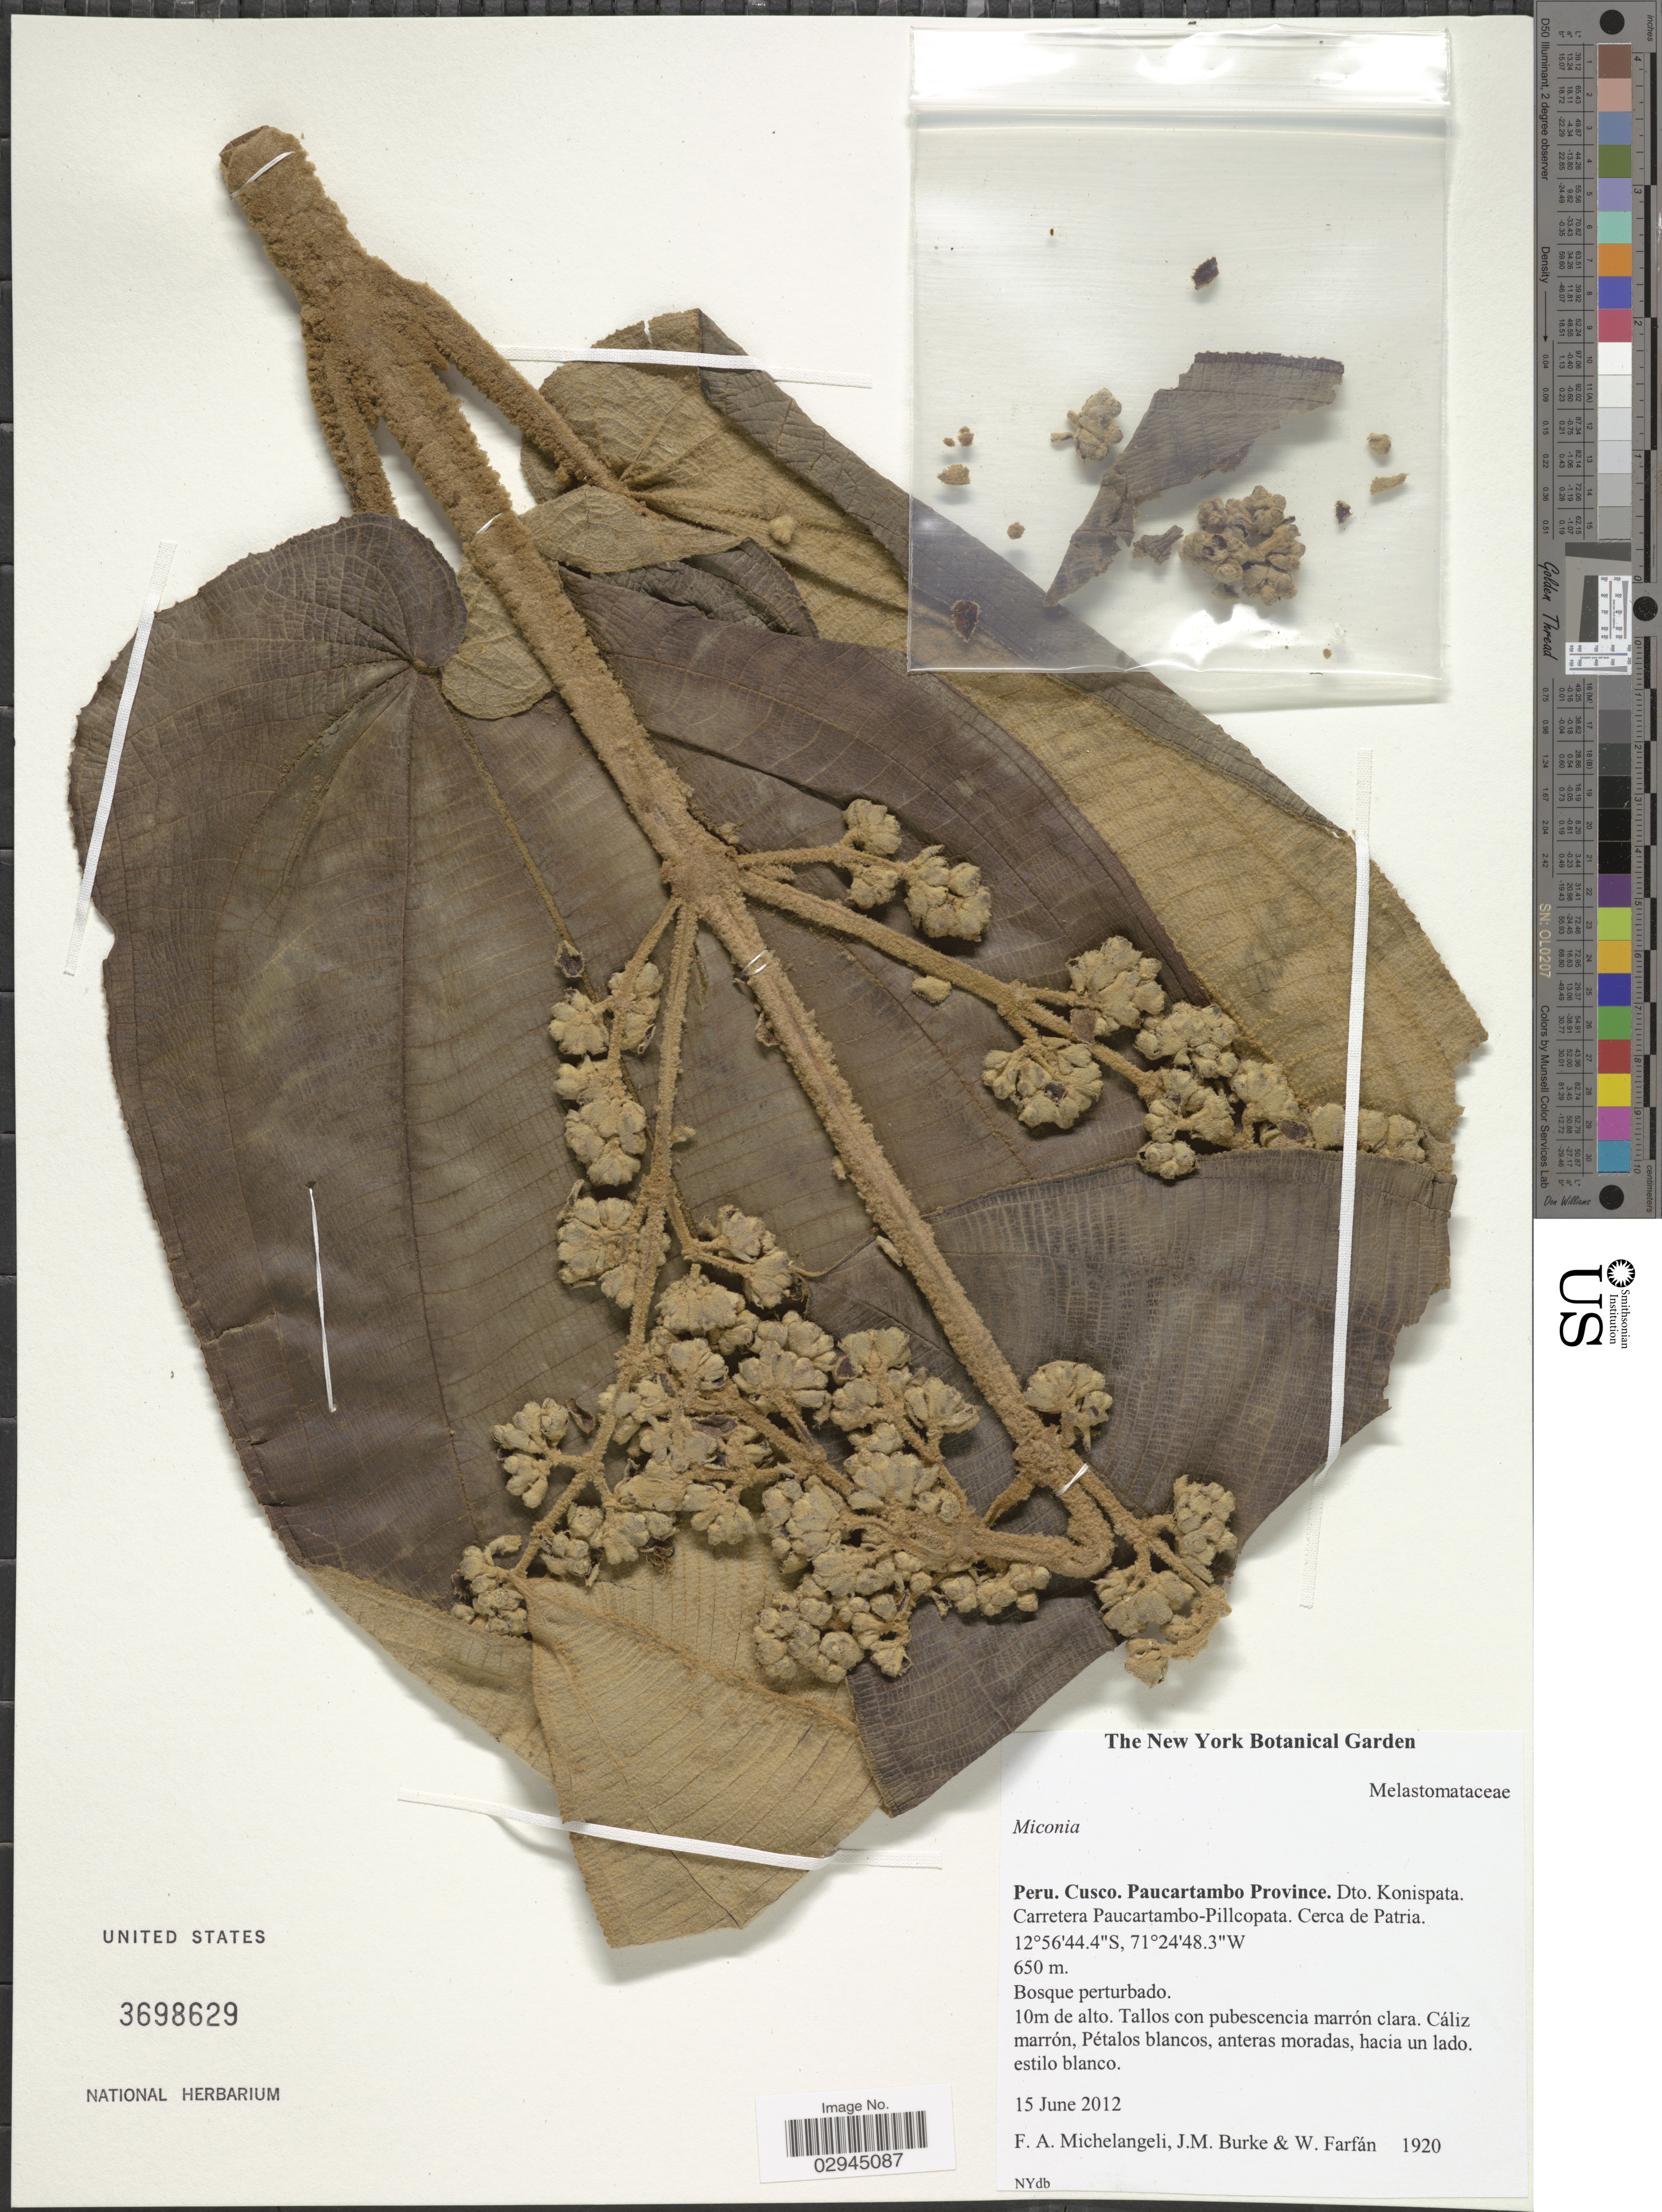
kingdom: Plantae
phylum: Tracheophyta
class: Magnoliopsida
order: Myrtales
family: Melastomataceae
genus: Miconia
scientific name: Miconia macrotis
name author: Cogn.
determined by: Michelangeli, F. A.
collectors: F. A. Michelangeli, Jac. M. Burke & W. Farfán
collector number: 1920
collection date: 2012-06-15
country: Peru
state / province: Cusco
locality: Paucartambo Province. Dto. Konispata. Carretera Paucartambo-Pilcopata. Cerca de Patria.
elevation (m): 650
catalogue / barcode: US 3698629